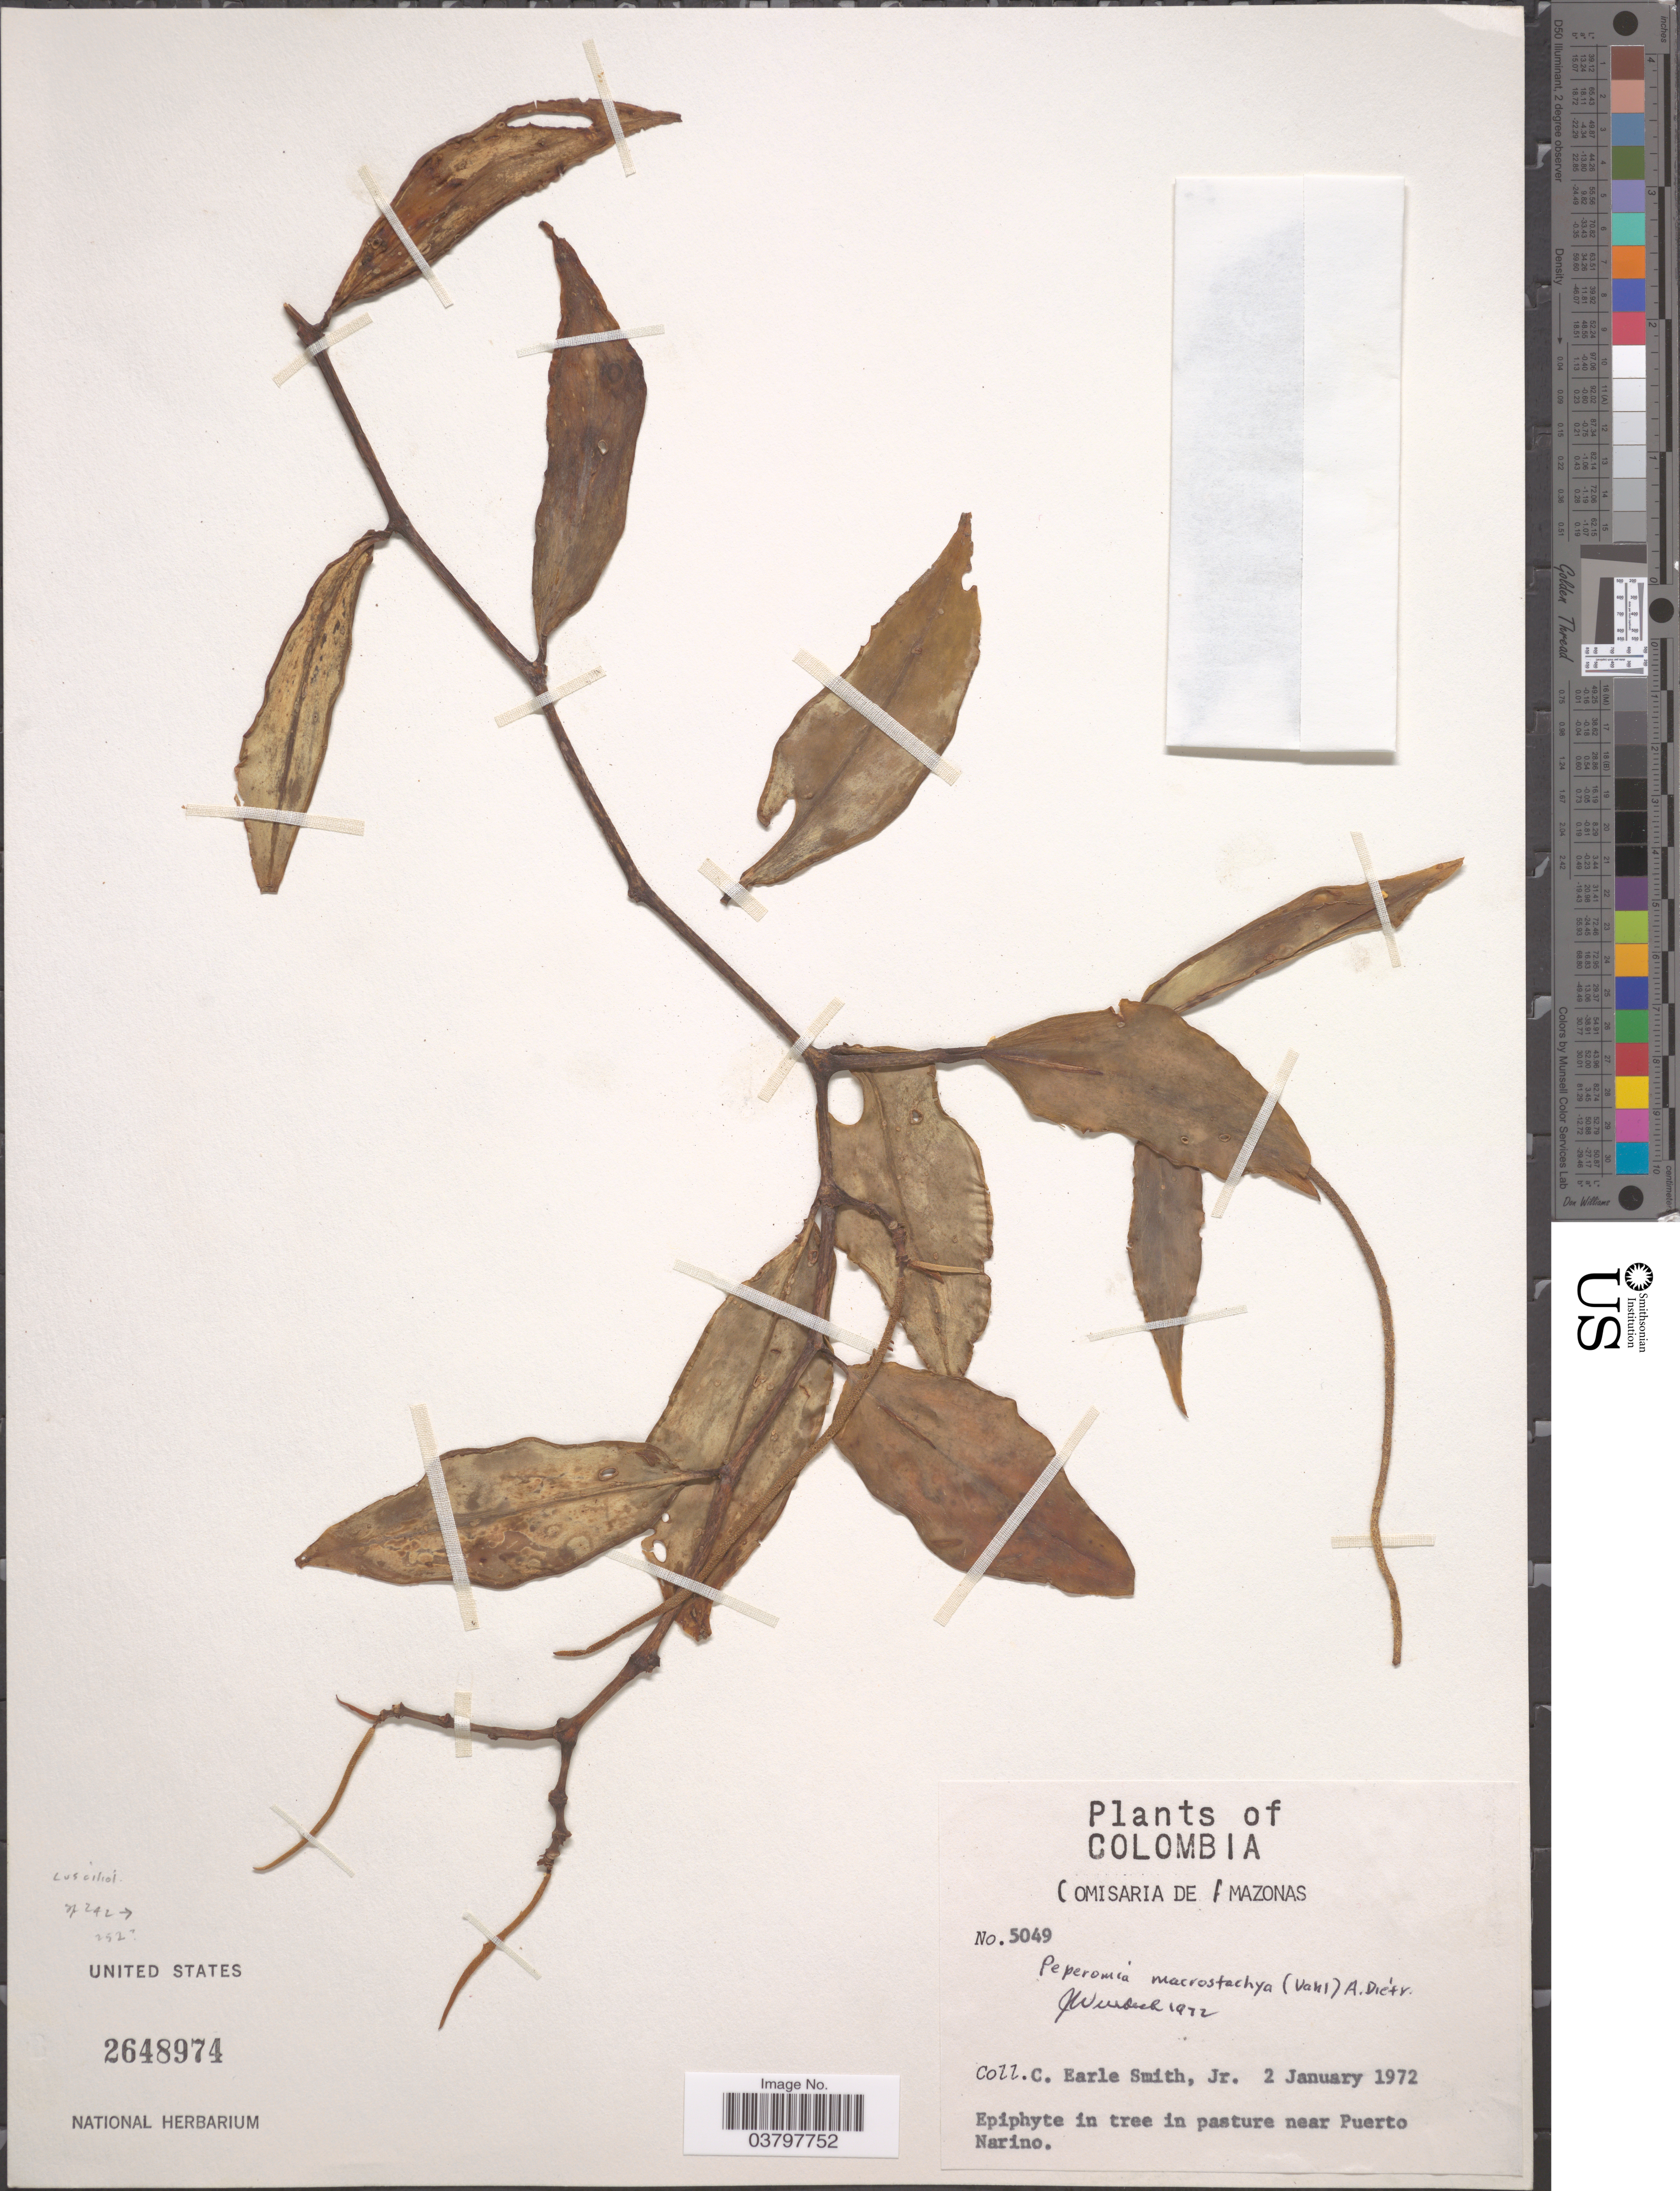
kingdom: Plantae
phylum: Tracheophyta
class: Magnoliopsida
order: Piperales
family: Piperaceae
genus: Peperomia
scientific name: Peperomia macrostachya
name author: (Vahl) A. Dietr.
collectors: C. E. Smith Jr.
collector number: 5049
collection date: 1972-01-02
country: Colombia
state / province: Amazônas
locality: Comisaria de Amazonas. Near Puerto Narino.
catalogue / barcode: US 2648974